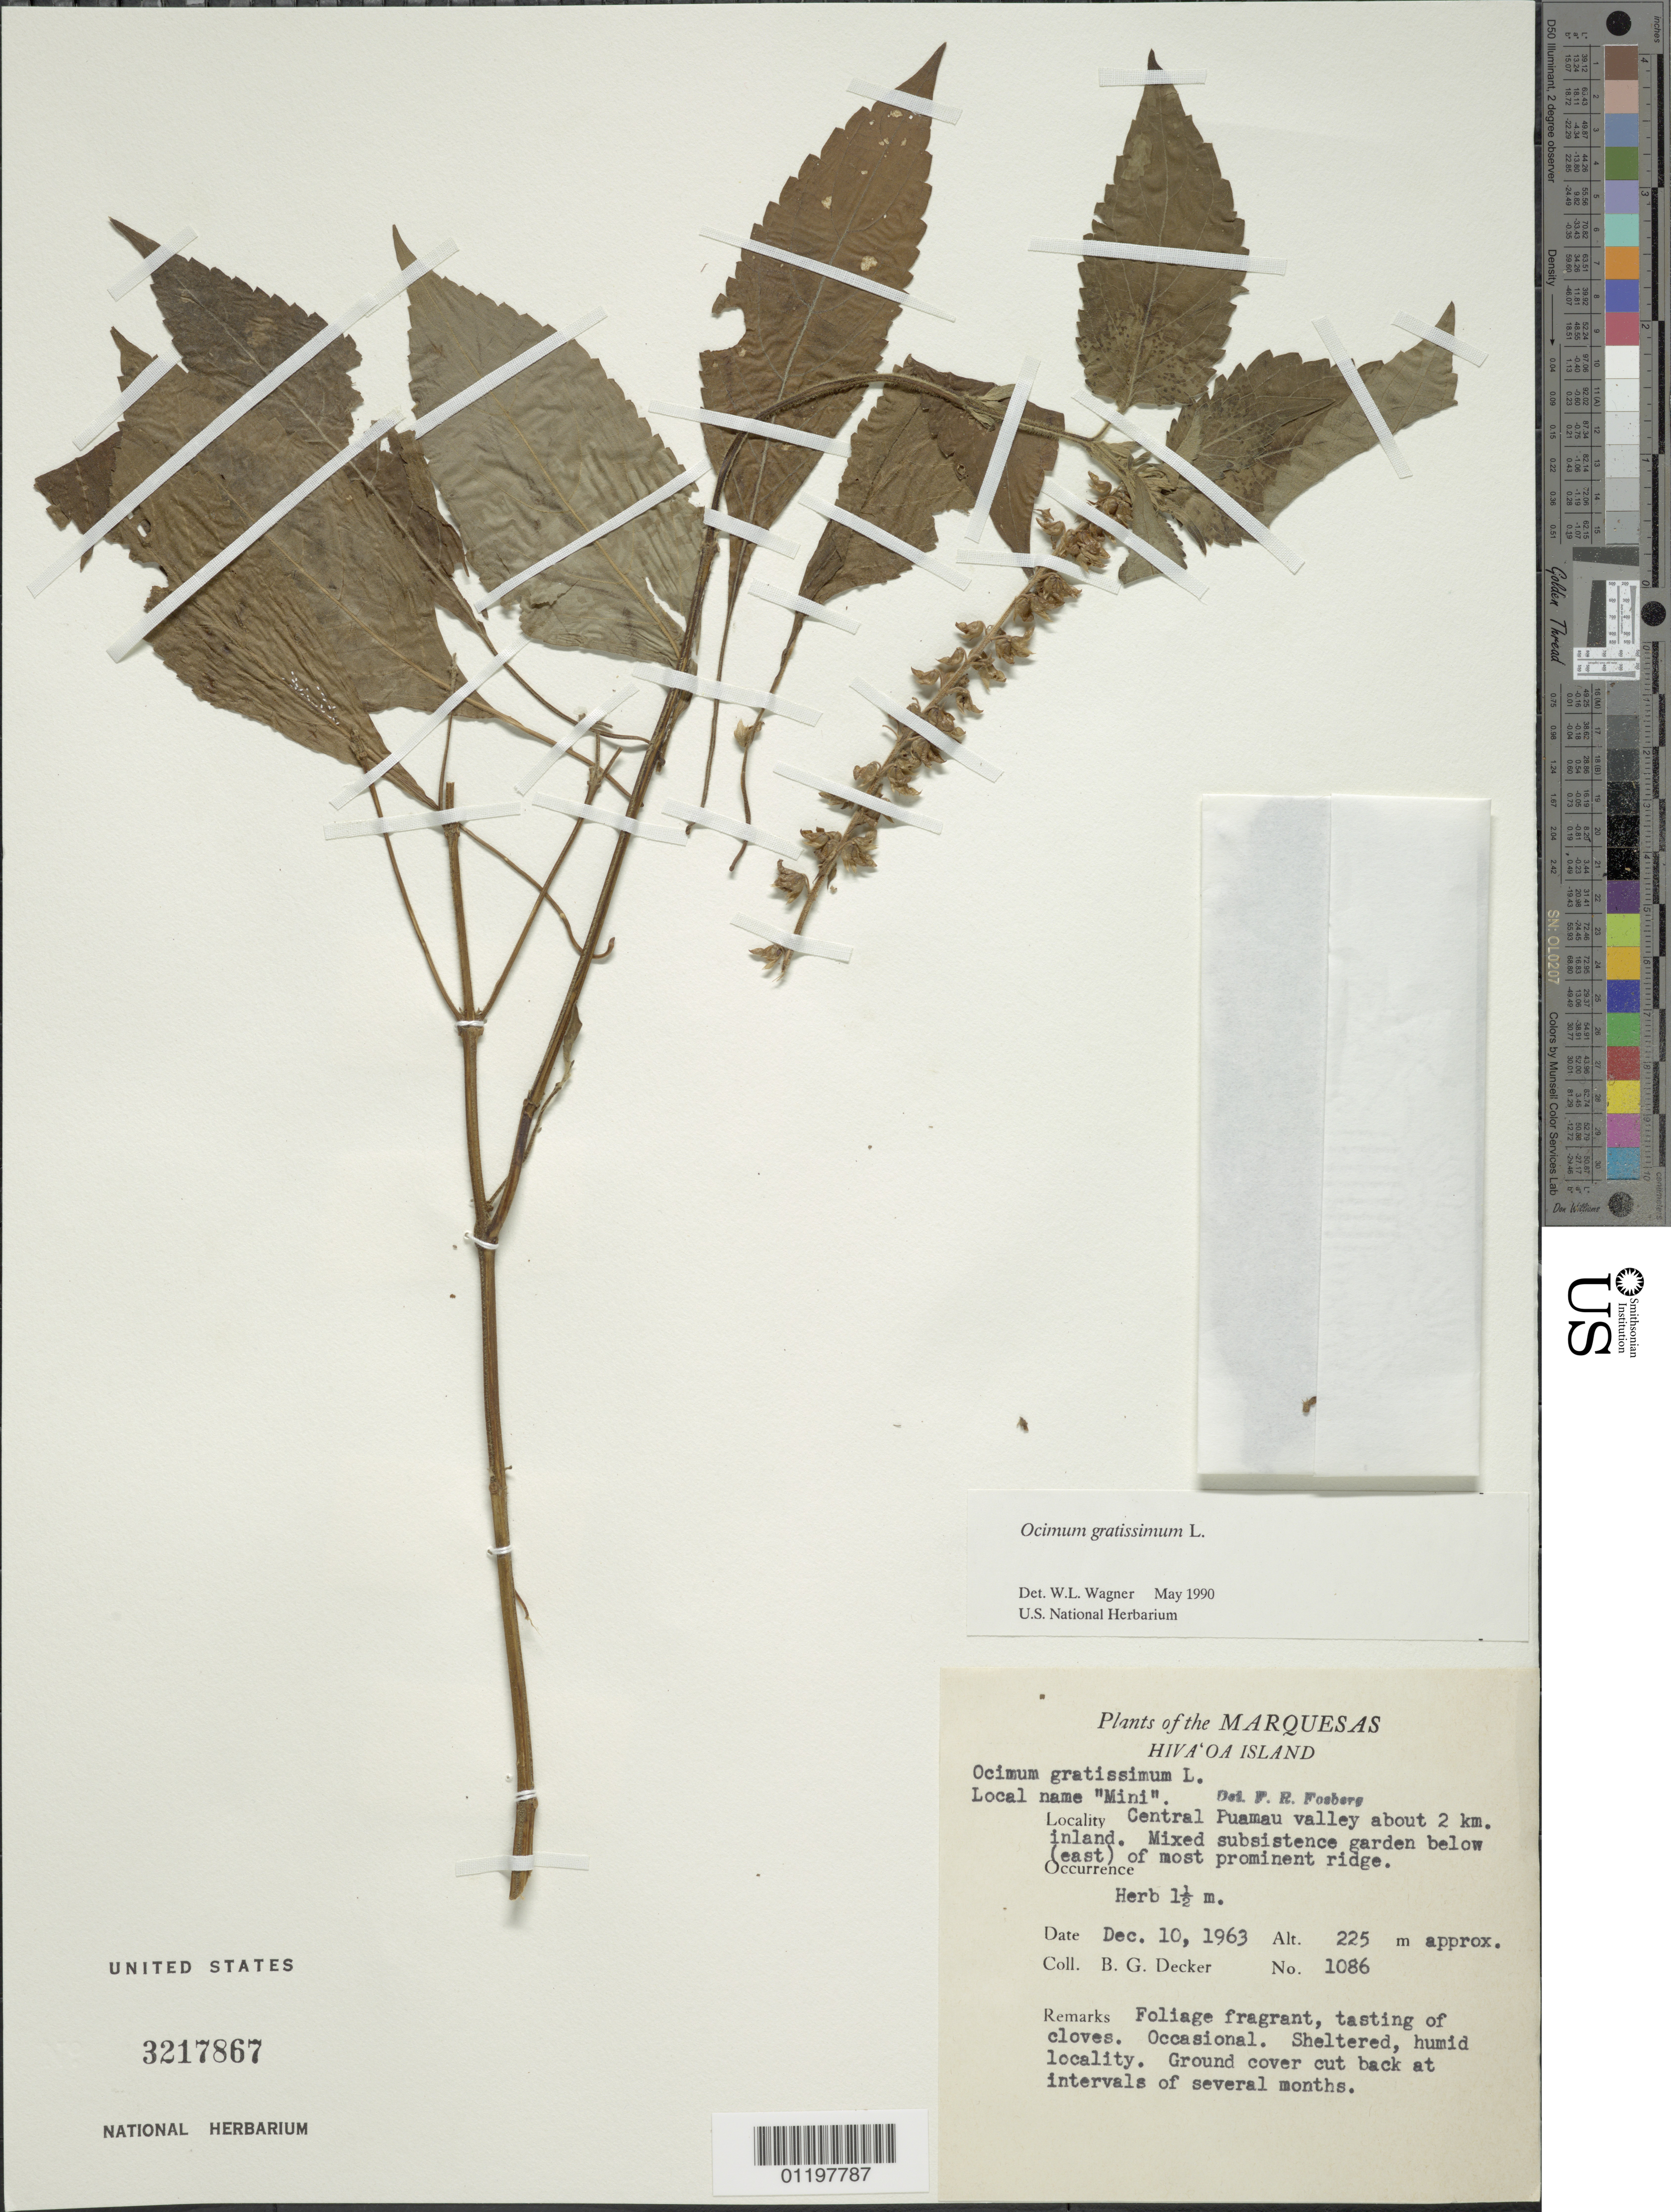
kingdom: Plantae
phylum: Tracheophyta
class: Magnoliopsida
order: Lamiales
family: Lamiaceae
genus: Ocimum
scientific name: Ocimum gratissimum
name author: L.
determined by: Wagner, W. L., (BOT), Smithsonian Institution - National Museum of Natural History (UNITED STATES)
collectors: B. G. Decker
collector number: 1086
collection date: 1963-12-10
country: French Polynesia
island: Hiva Oa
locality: central Puamau Valley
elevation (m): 225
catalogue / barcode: US 3217867